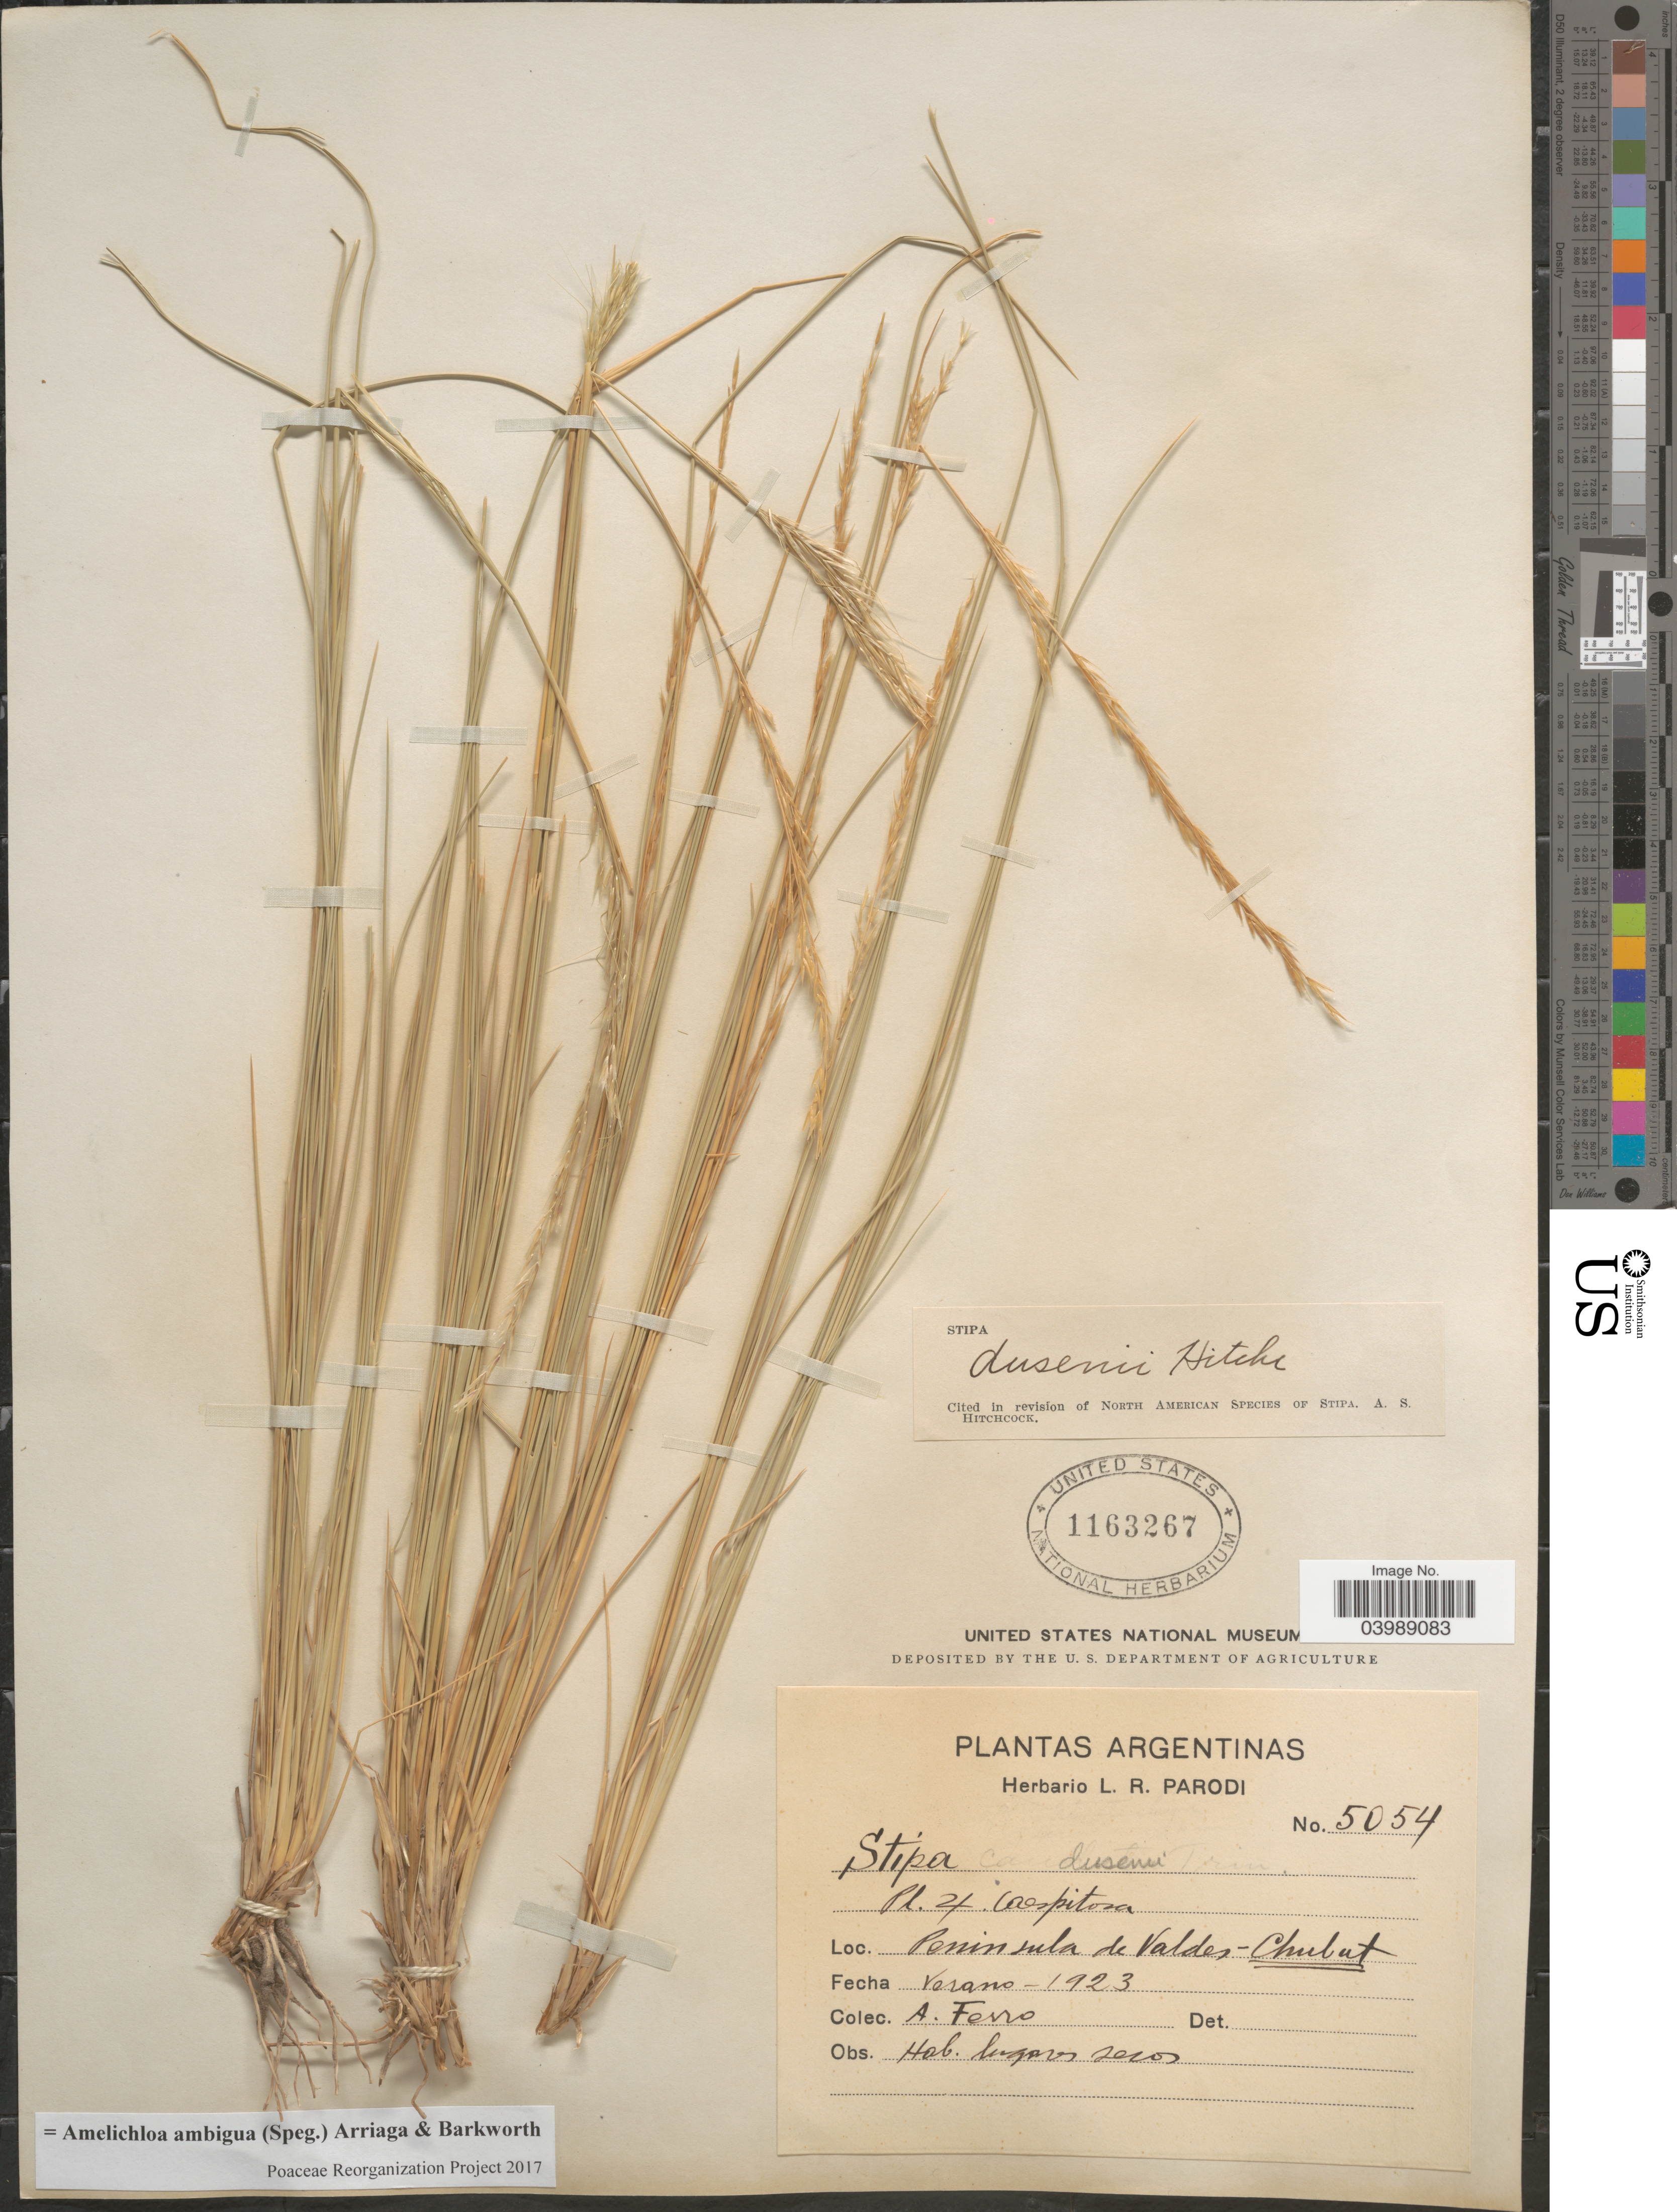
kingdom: Plantae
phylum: Tracheophyta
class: Liliopsida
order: Poales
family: Poaceae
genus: Amelichloa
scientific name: Amelichloa ambigua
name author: (Speg.) Arriaga & Barkworth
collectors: A. Ferro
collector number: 5054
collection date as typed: Verano 1923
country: Argentina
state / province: Chubut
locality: Peninsula de Valdes.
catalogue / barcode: US 1163267